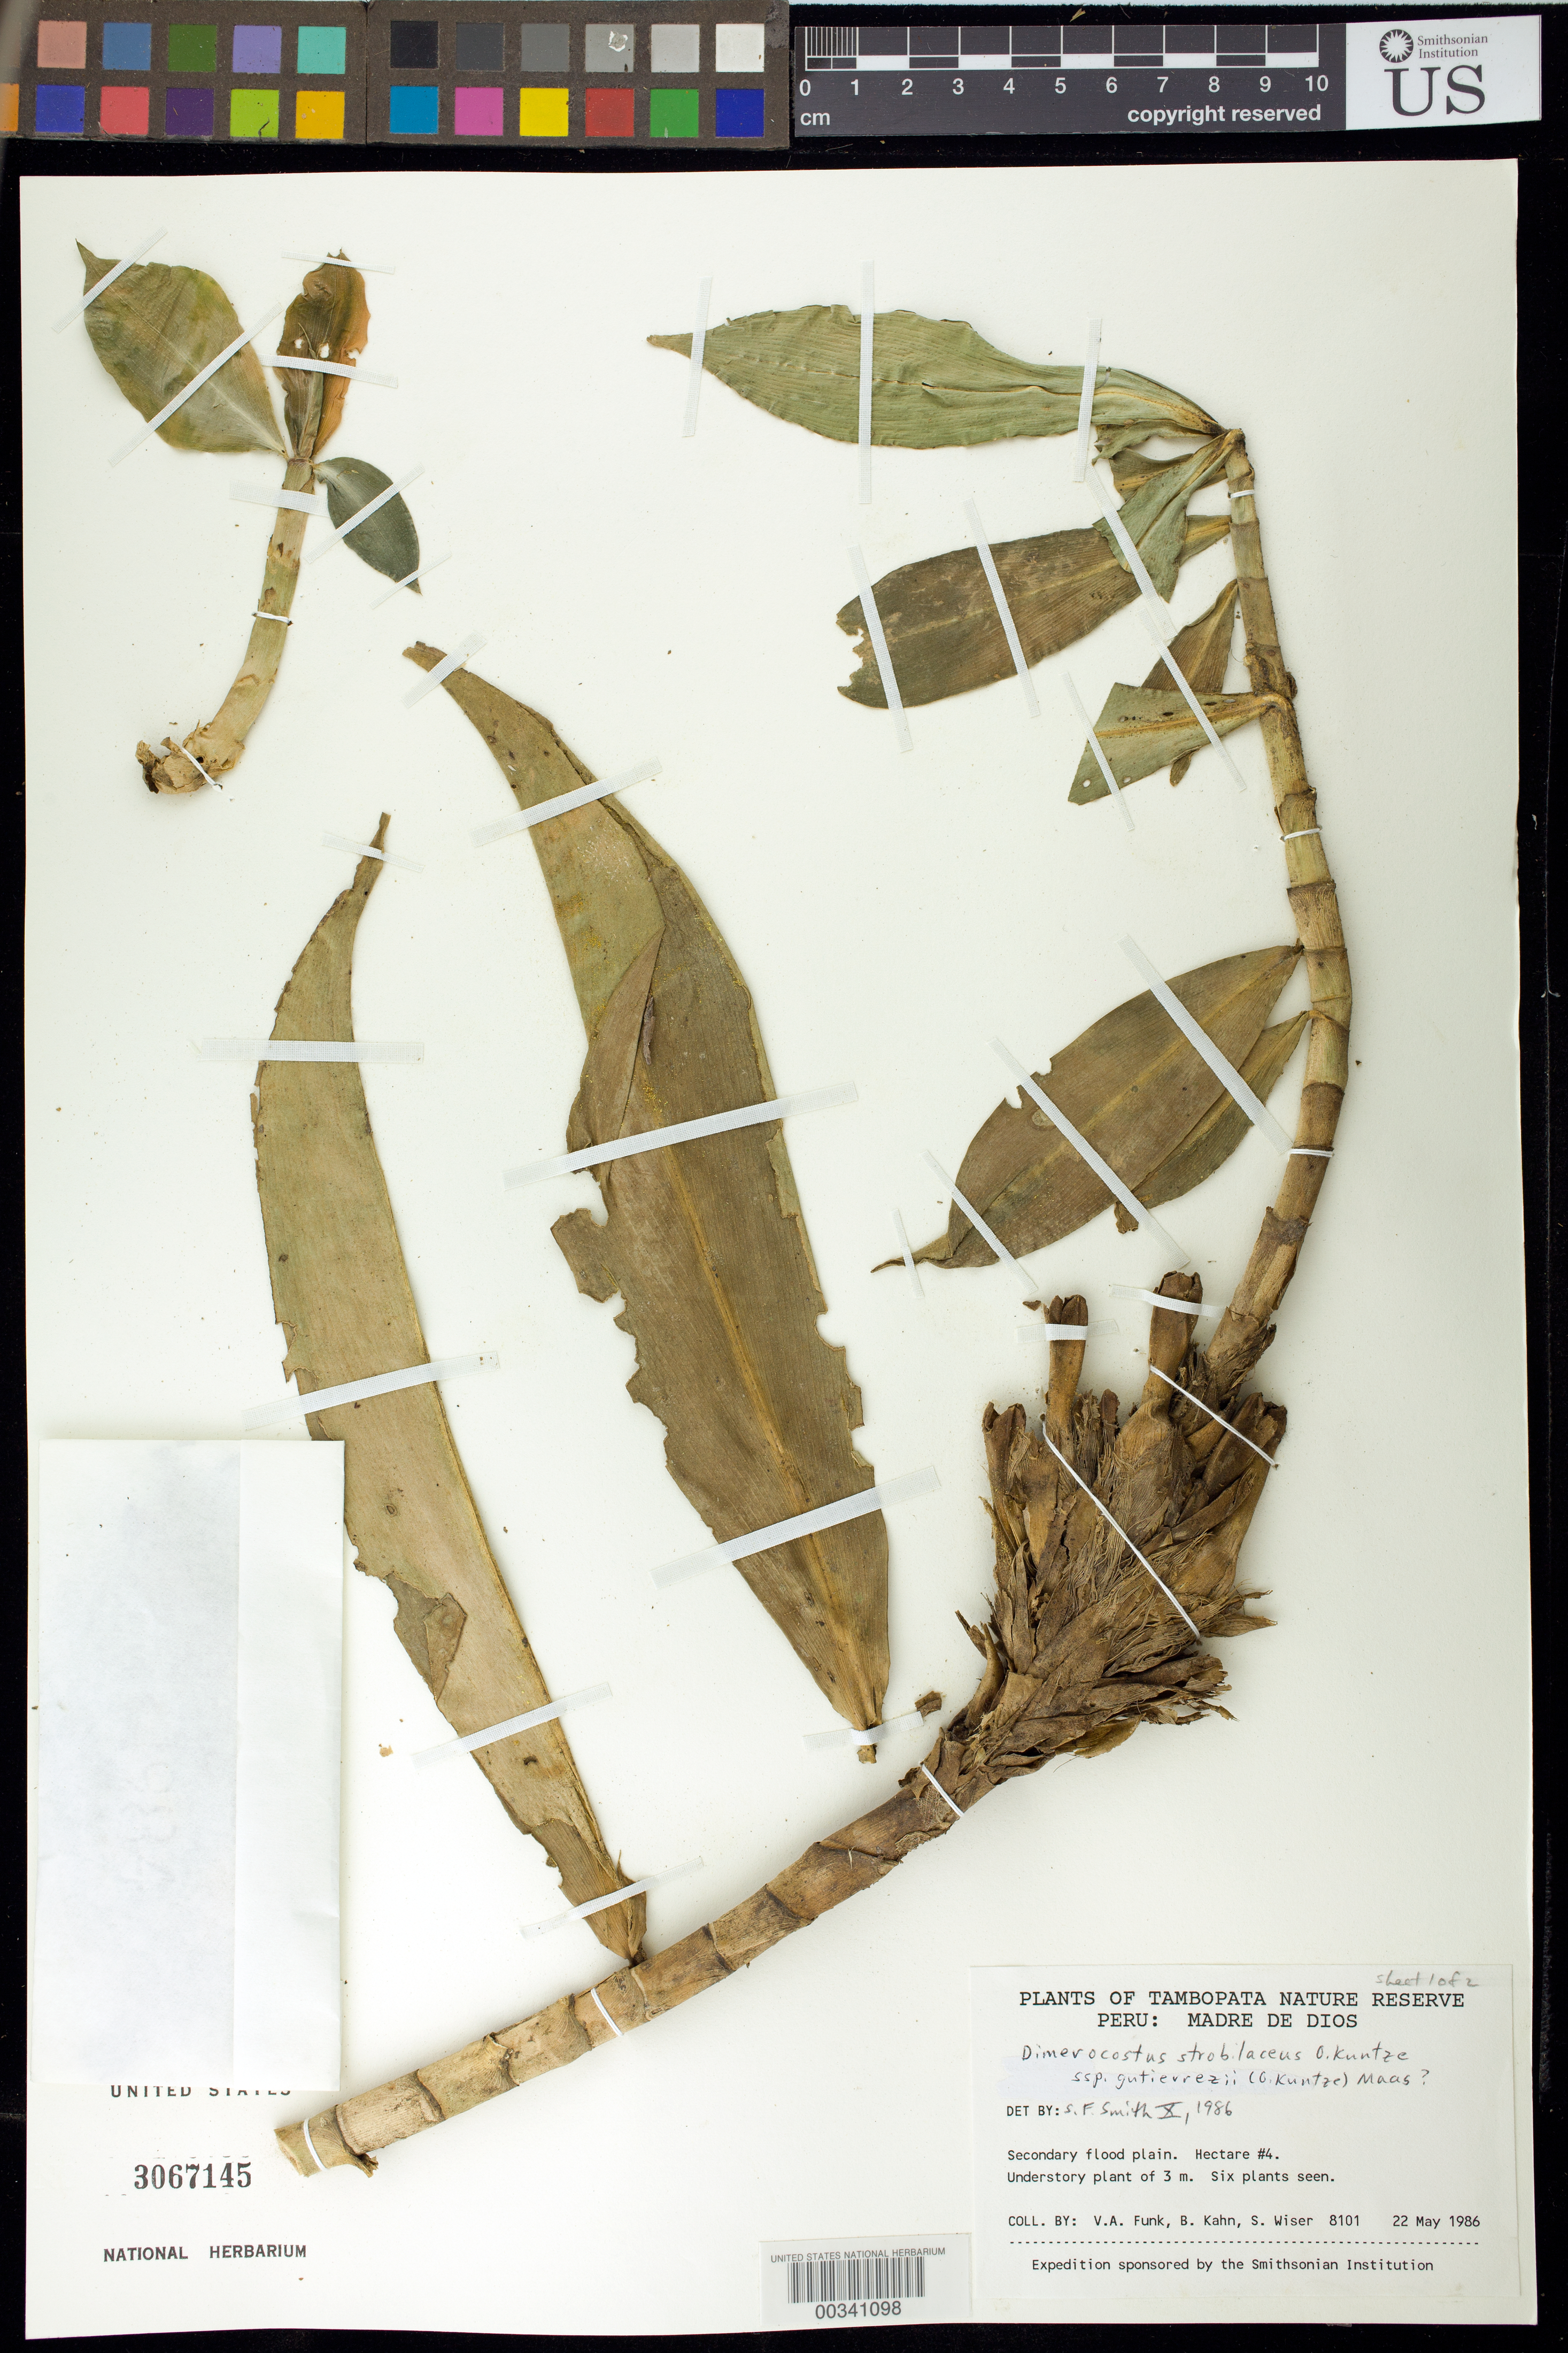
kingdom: Plantae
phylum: Tracheophyta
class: Liliopsida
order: Zingiberales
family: Costaceae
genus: Dimerocostus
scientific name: Dimerocostus strobilaceus subsp. gutierrezii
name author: (Kuntze) Maas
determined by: Smith, Stephen F., (US), NMNH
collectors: V. Funk, B. Kahn & S. Wiser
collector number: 8101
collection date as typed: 22 May 1986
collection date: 1986-05-22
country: Peru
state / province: Madre de Dios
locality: Secondary flood plain, hectare #4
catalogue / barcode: US 3067145